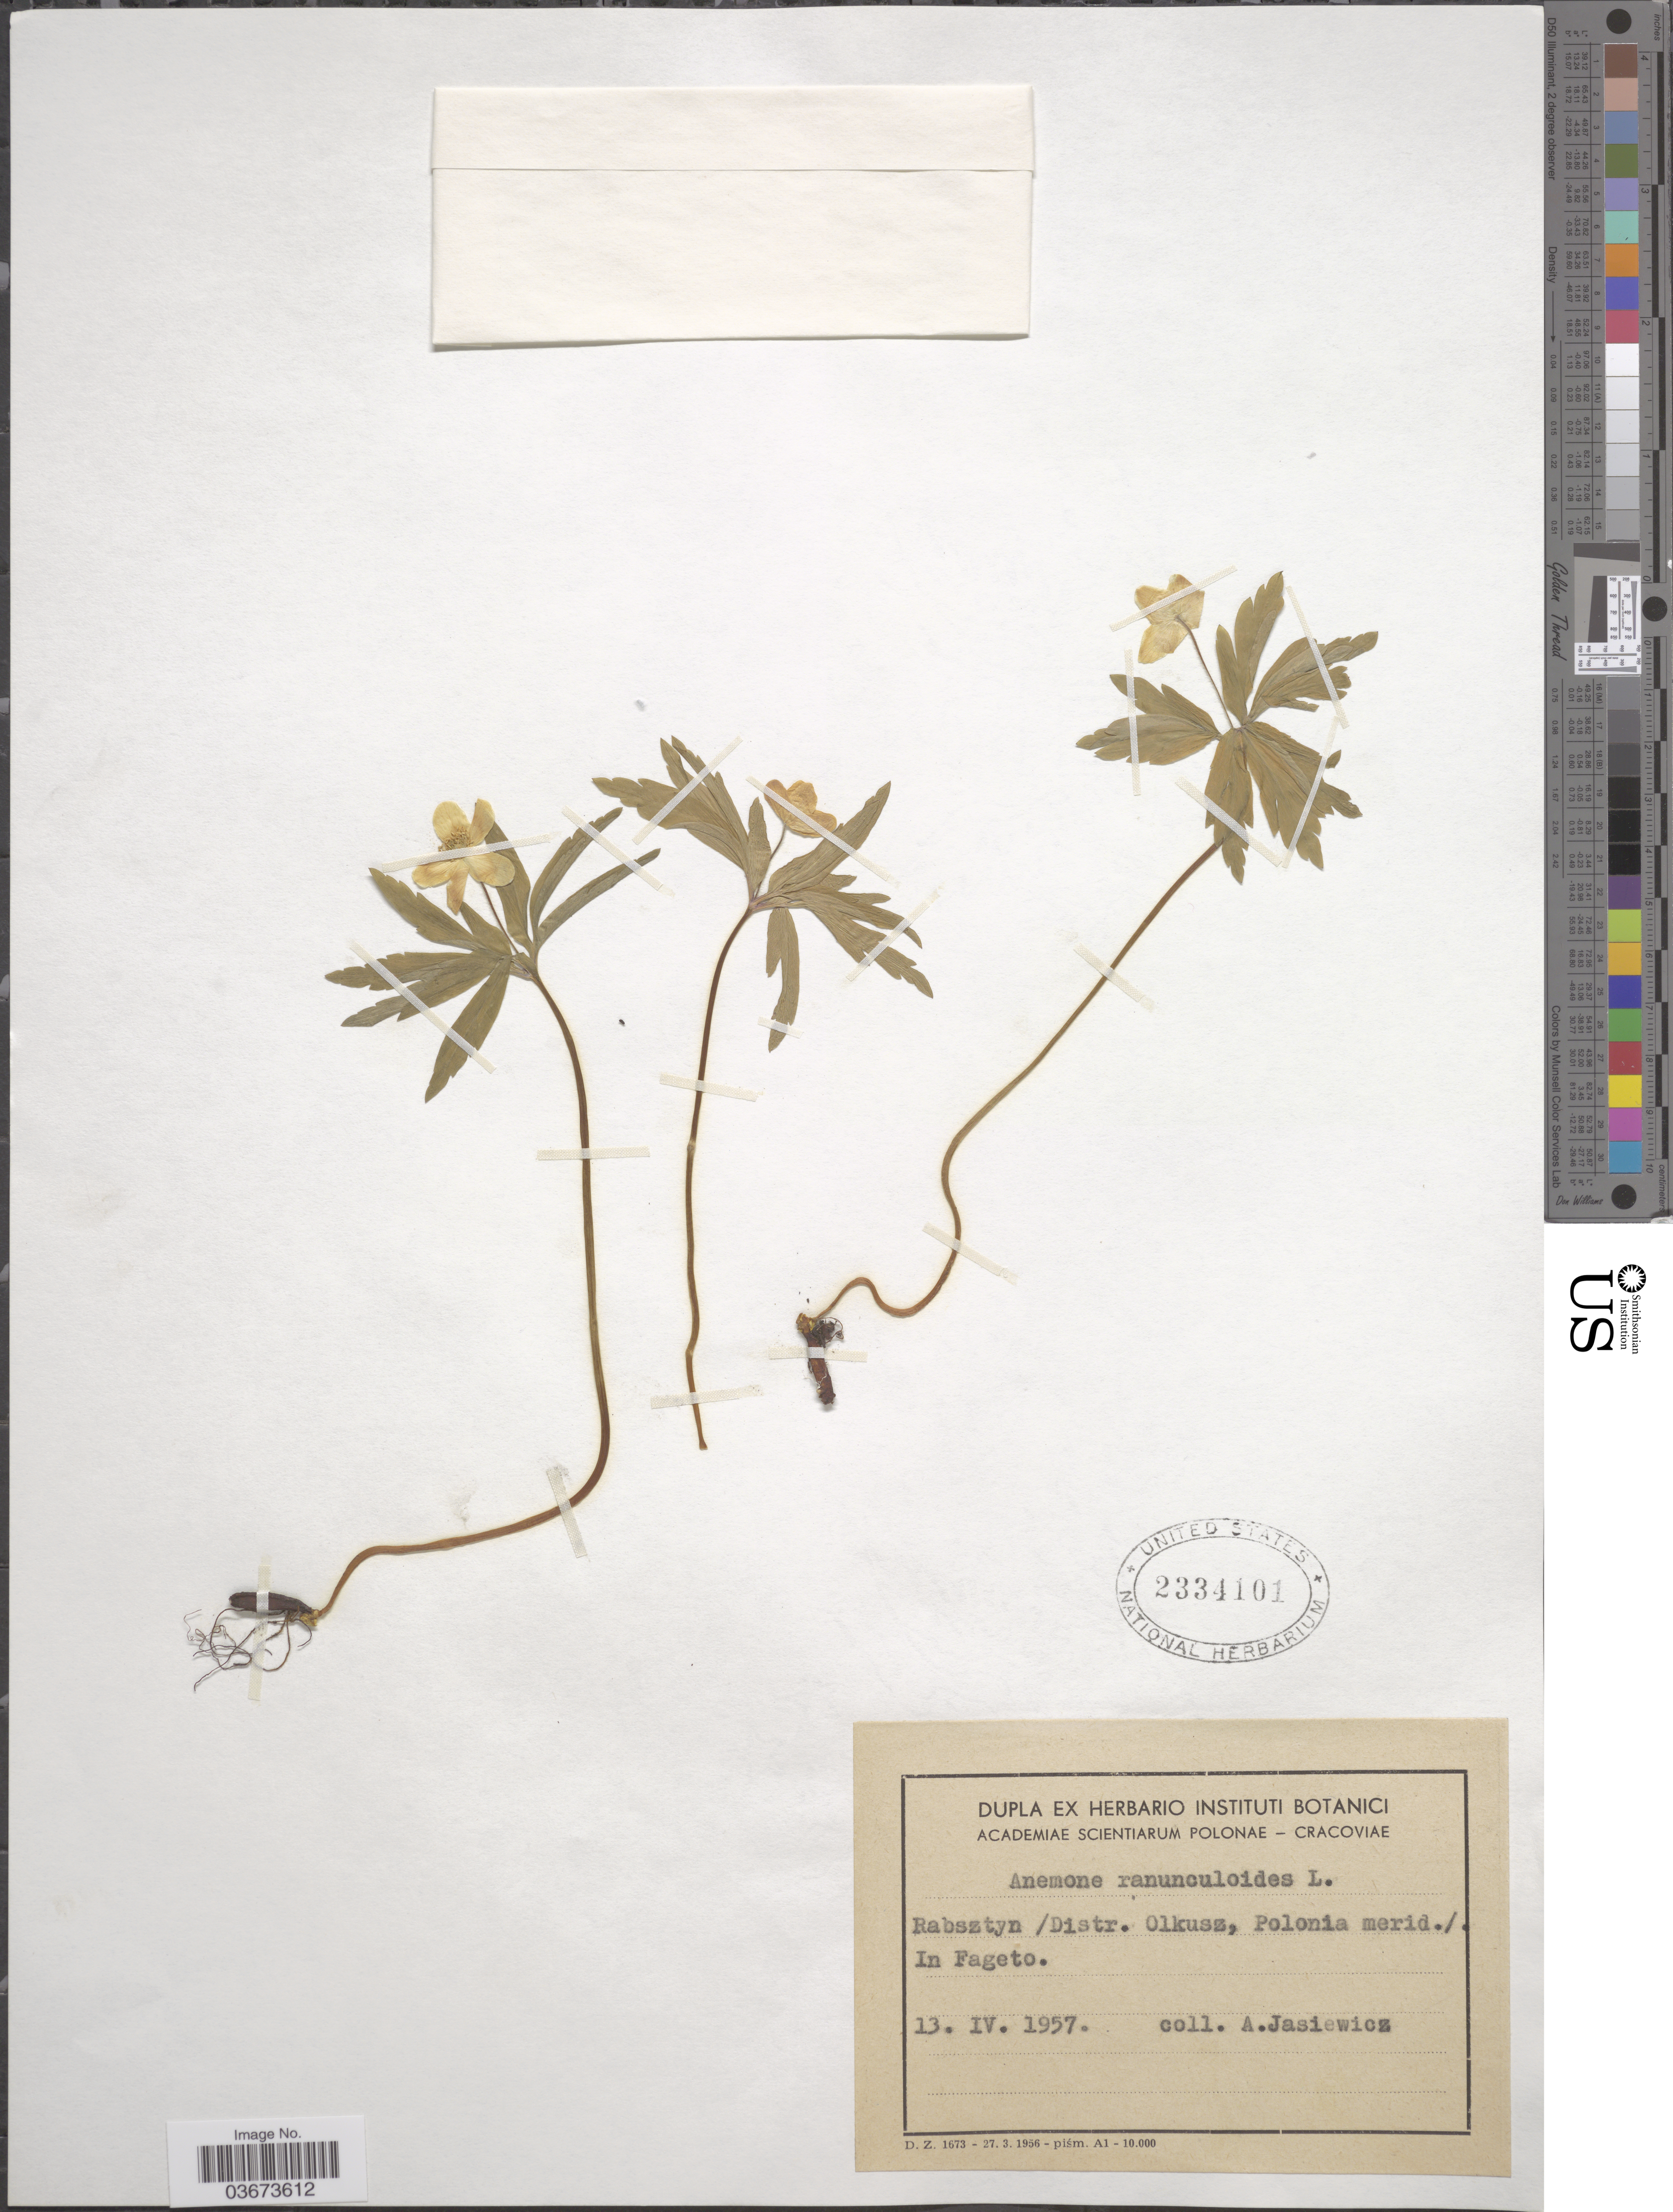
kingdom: Plantae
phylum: Tracheophyta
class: Magnoliopsida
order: Ranunculales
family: Ranunculaceae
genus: Anemone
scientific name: Anemone ranunculoides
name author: L.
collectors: A. Jasiewicz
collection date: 1957-04-13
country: Poland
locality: Rabsztyn/ Distr. Olkusz, Polonia merid./. In Fageto.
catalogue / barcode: US 2334101